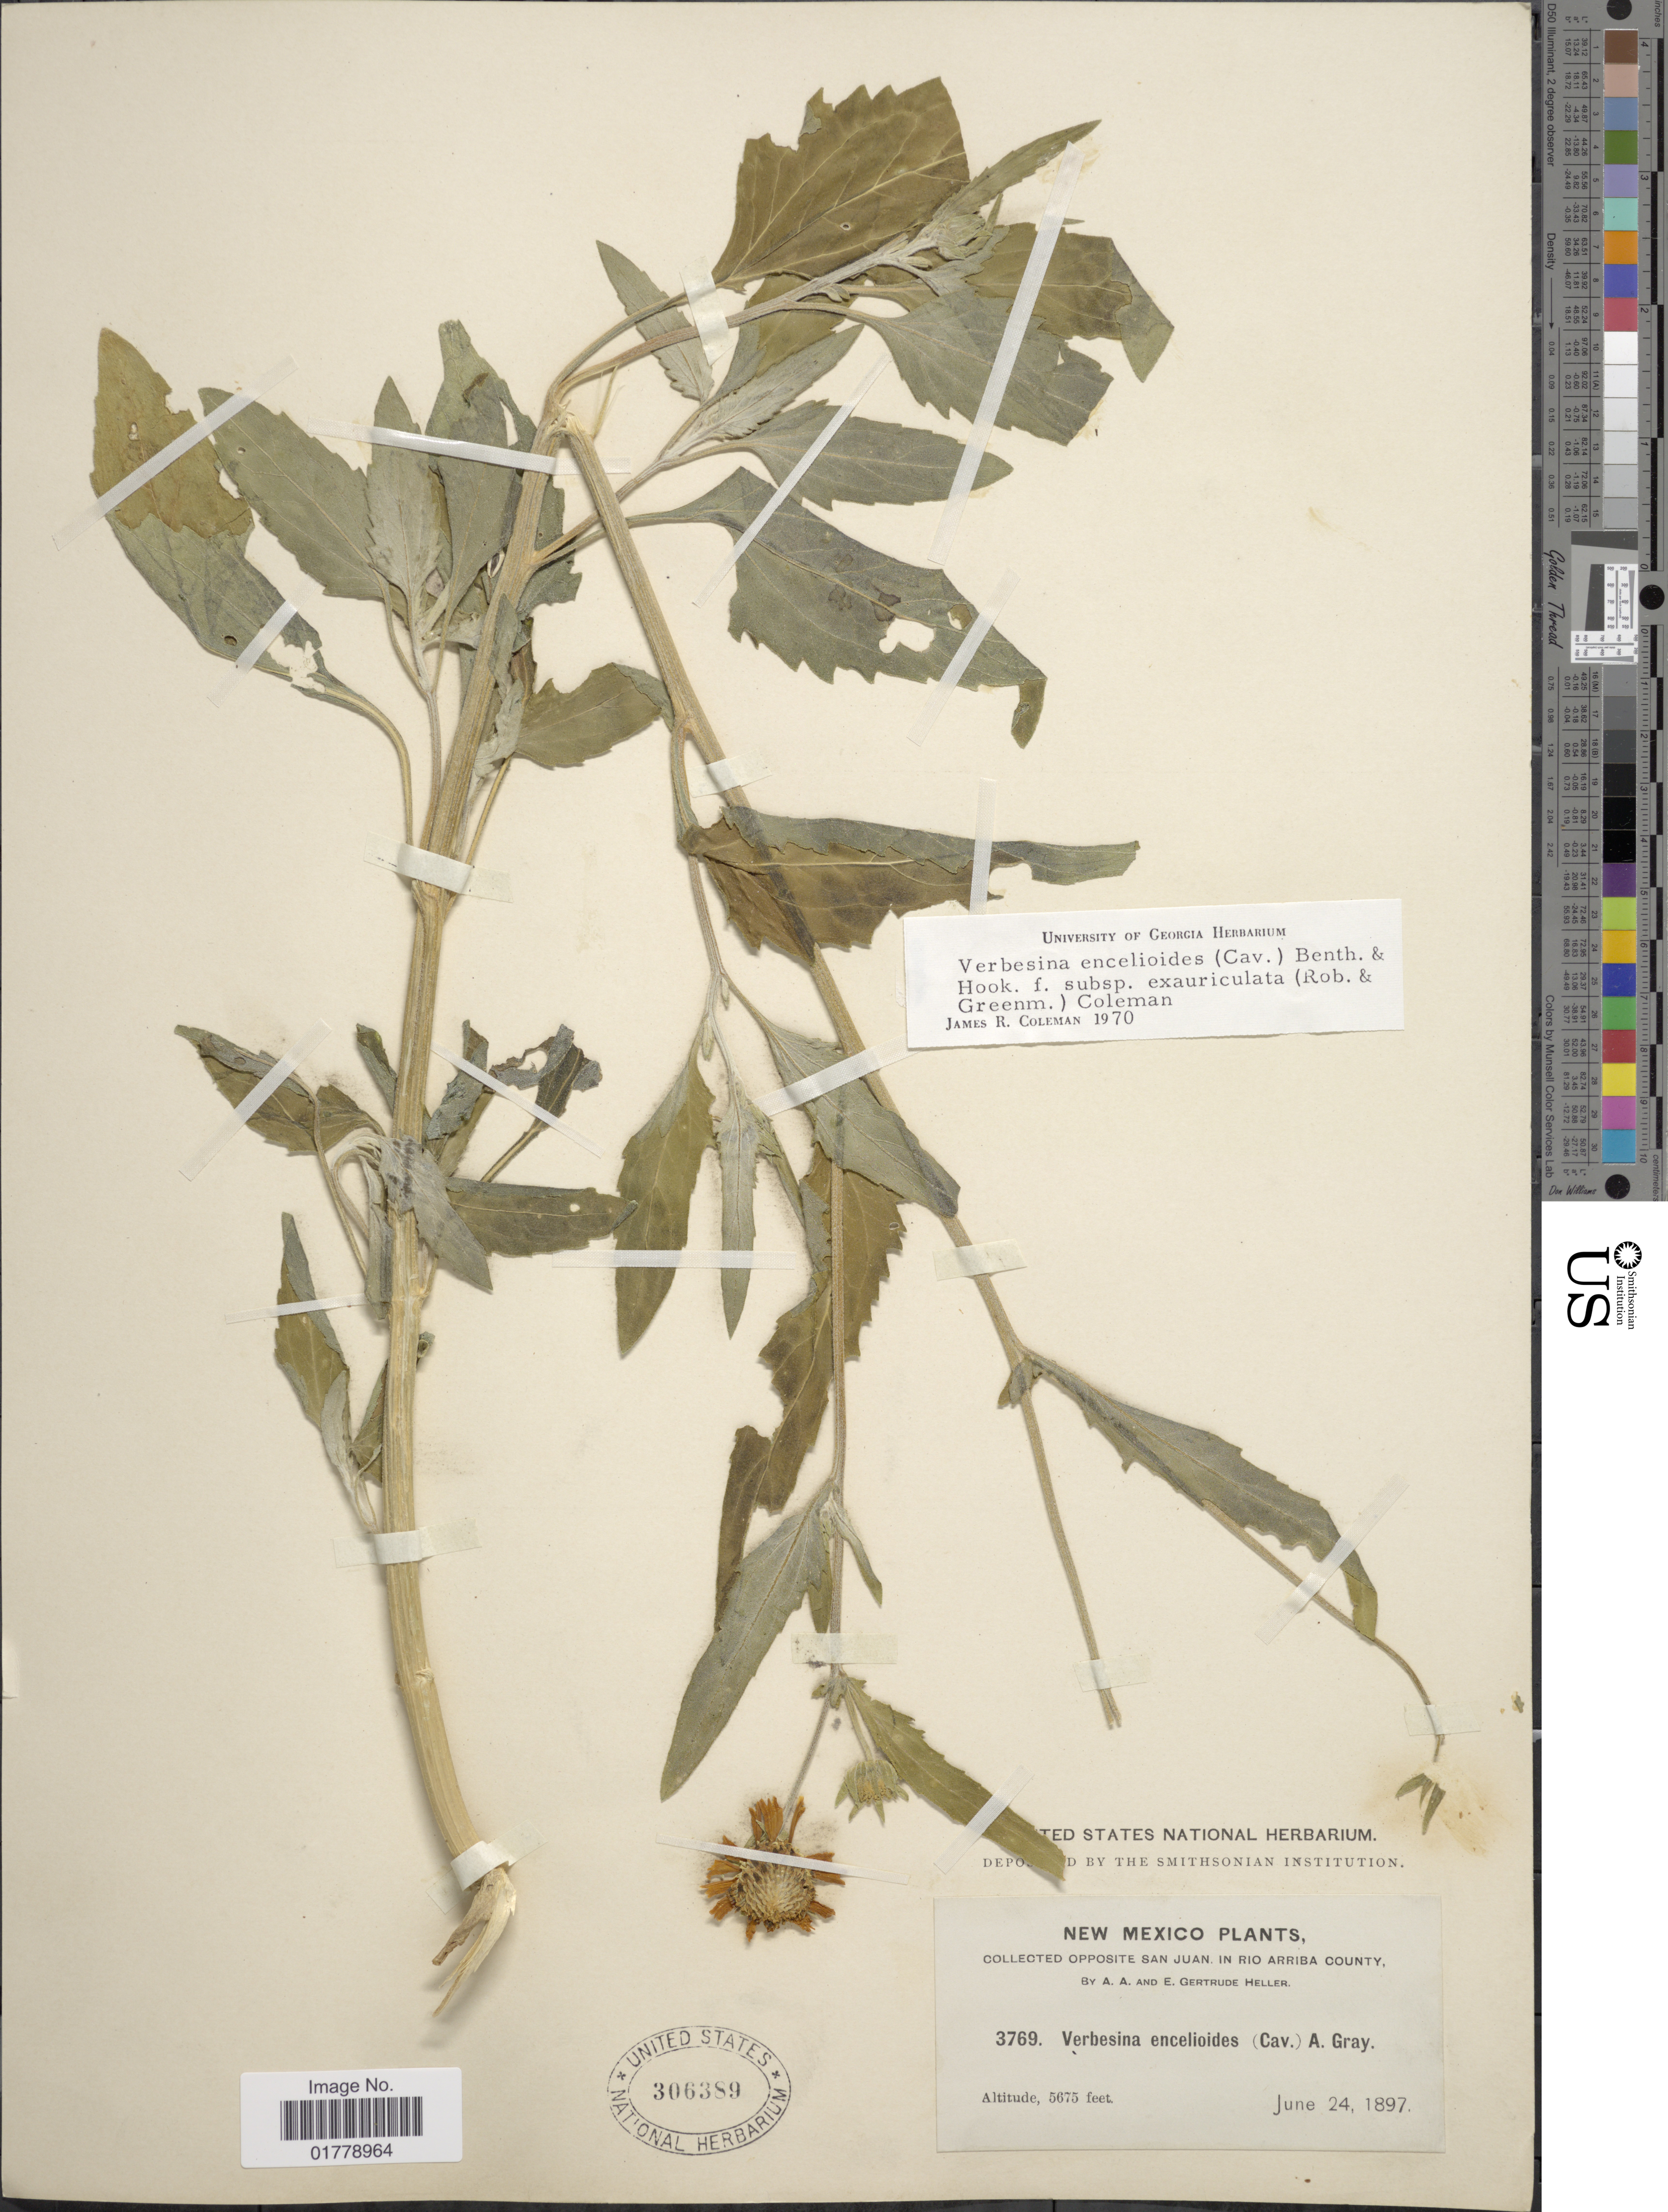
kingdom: Plantae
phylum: Tracheophyta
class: Magnoliopsida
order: Asterales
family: Asteraceae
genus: Verbesina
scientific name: Verbesina encelioides var. cana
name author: (B.L. Rob.) Greenm.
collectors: A. A. Heller & E. G. Heller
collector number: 3769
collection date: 1897-06-24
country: United States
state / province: New Mexico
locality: Opposite San Juan in Rio Arriba County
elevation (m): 1730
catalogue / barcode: US 306389